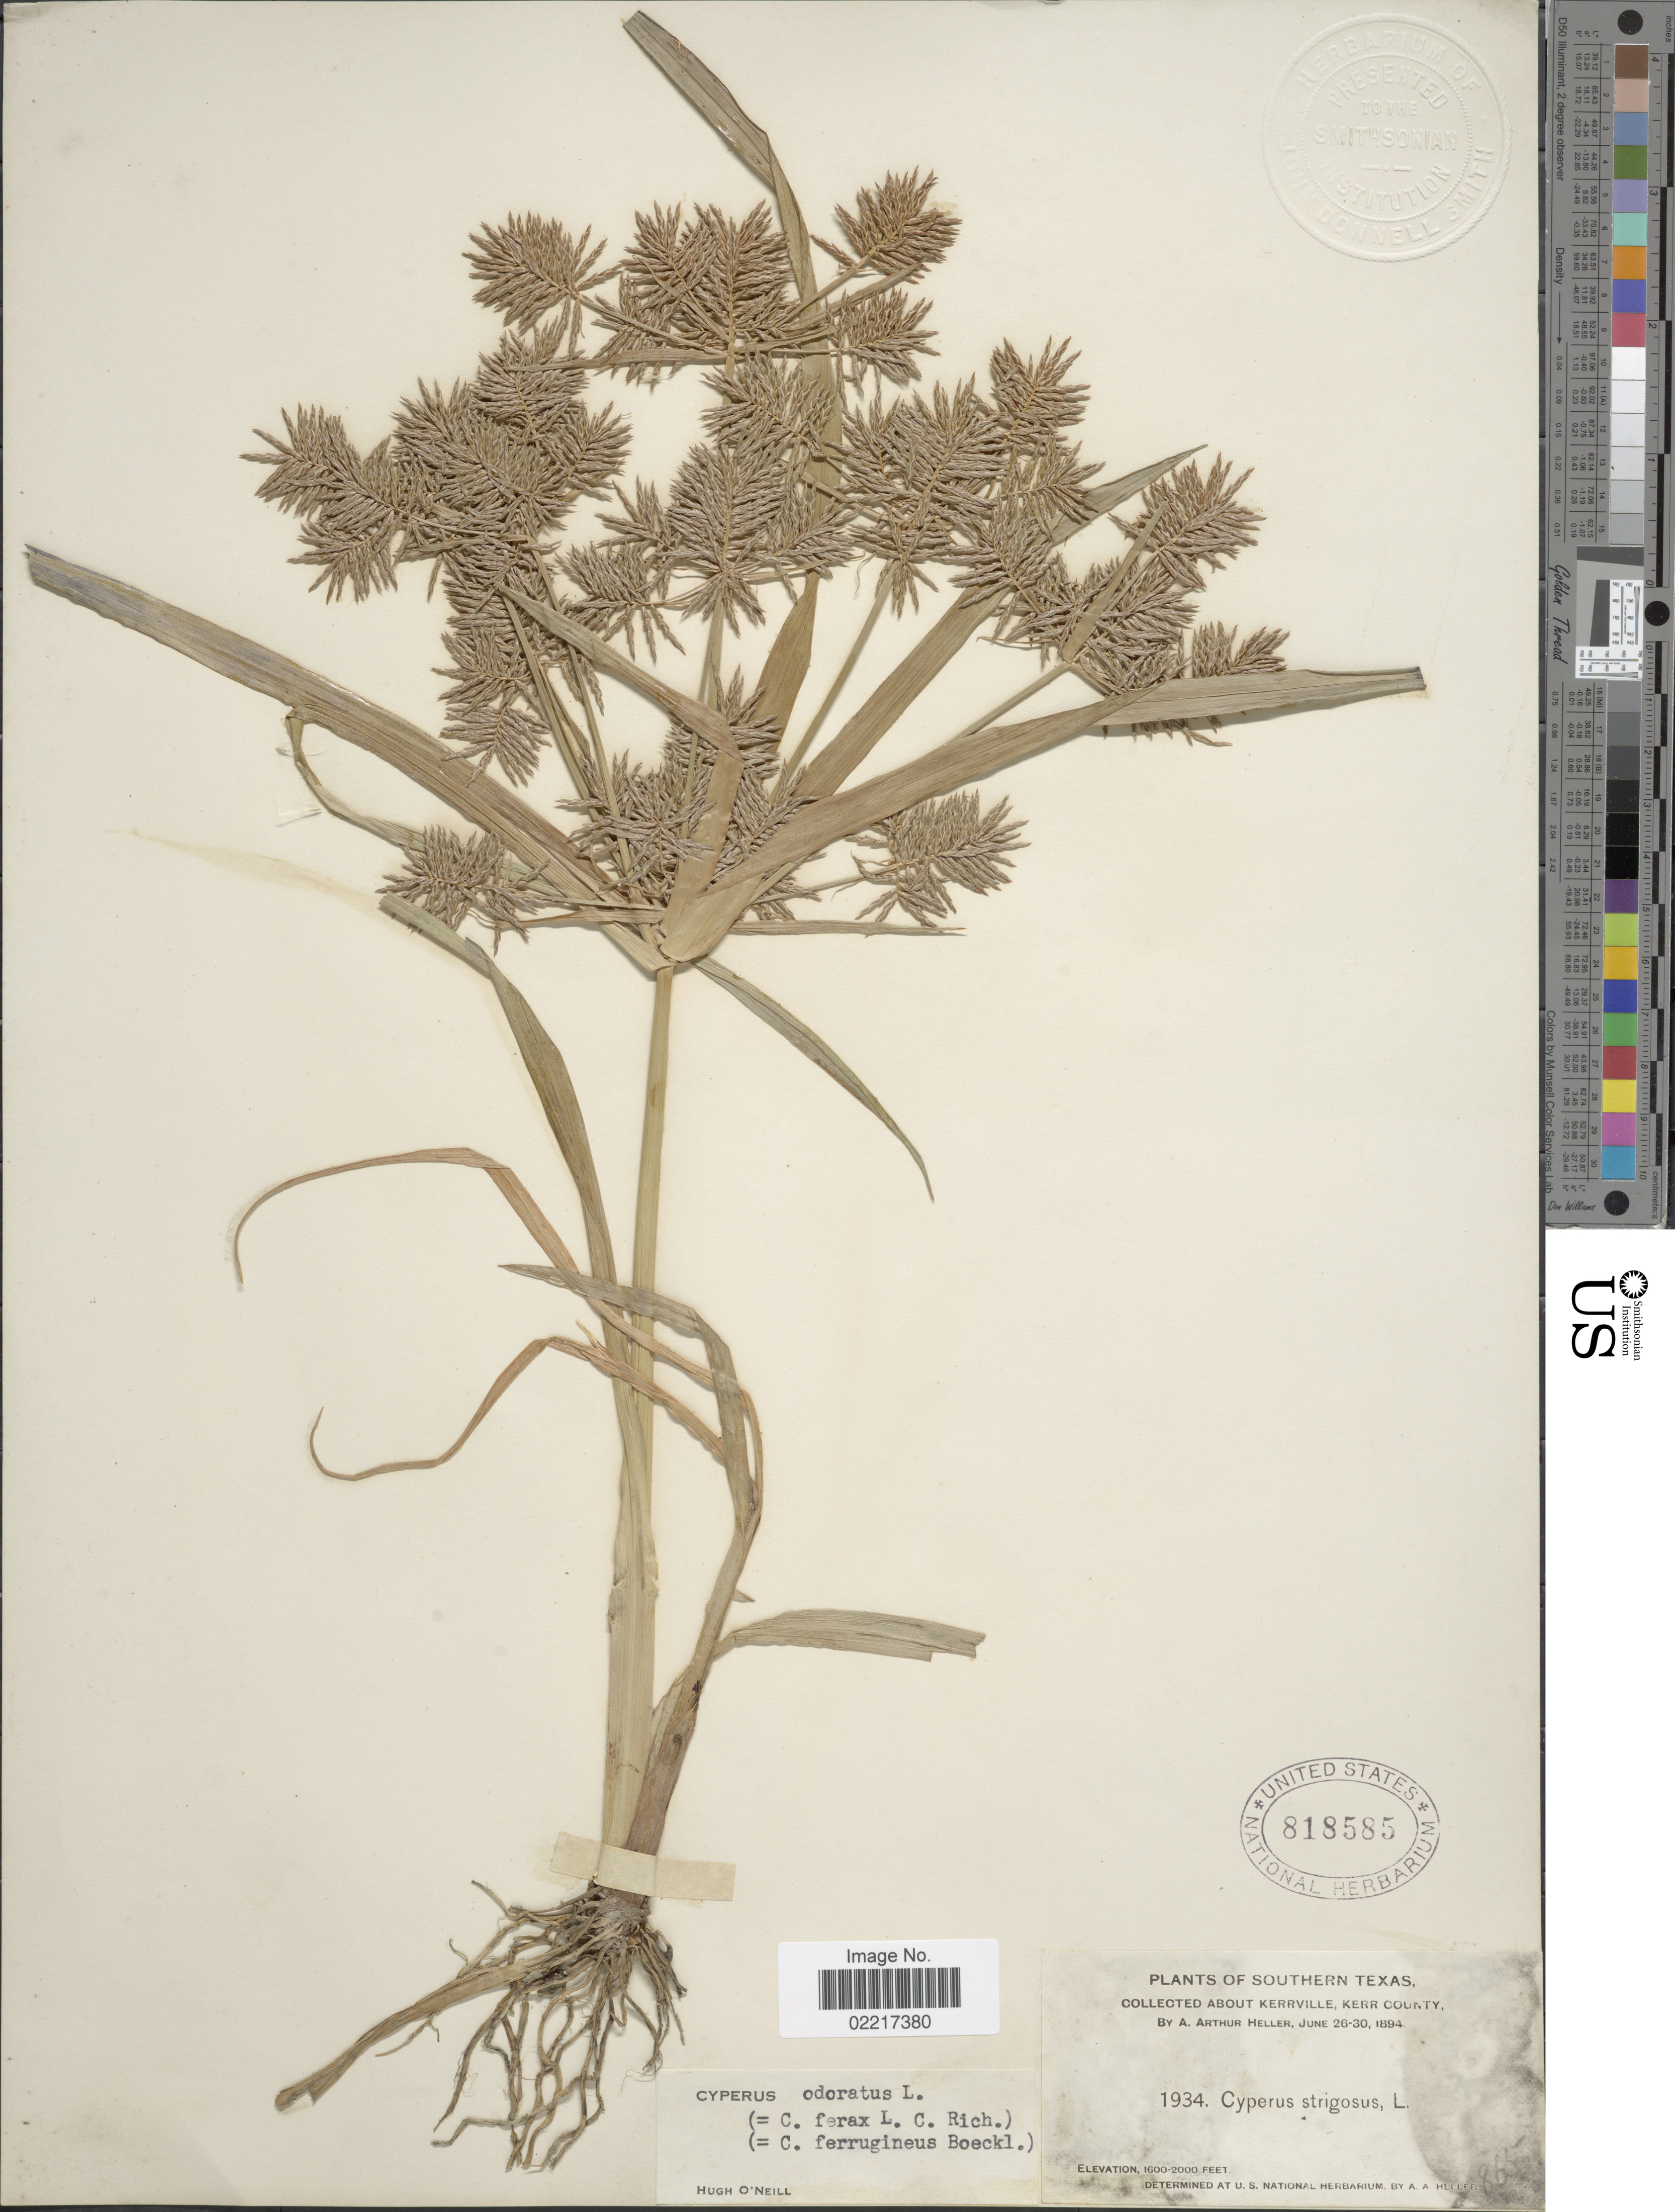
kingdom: Plantae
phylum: Tracheophyta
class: Liliopsida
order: Poales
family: Cyperaceae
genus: Cyperus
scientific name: Cyperus odoratus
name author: L.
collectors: A. A. Heller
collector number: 1934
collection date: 1894-06-26/1894-06-30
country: United States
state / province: Texas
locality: Southern Texas, Kerrville, Kerr County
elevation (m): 488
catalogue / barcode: US 818585